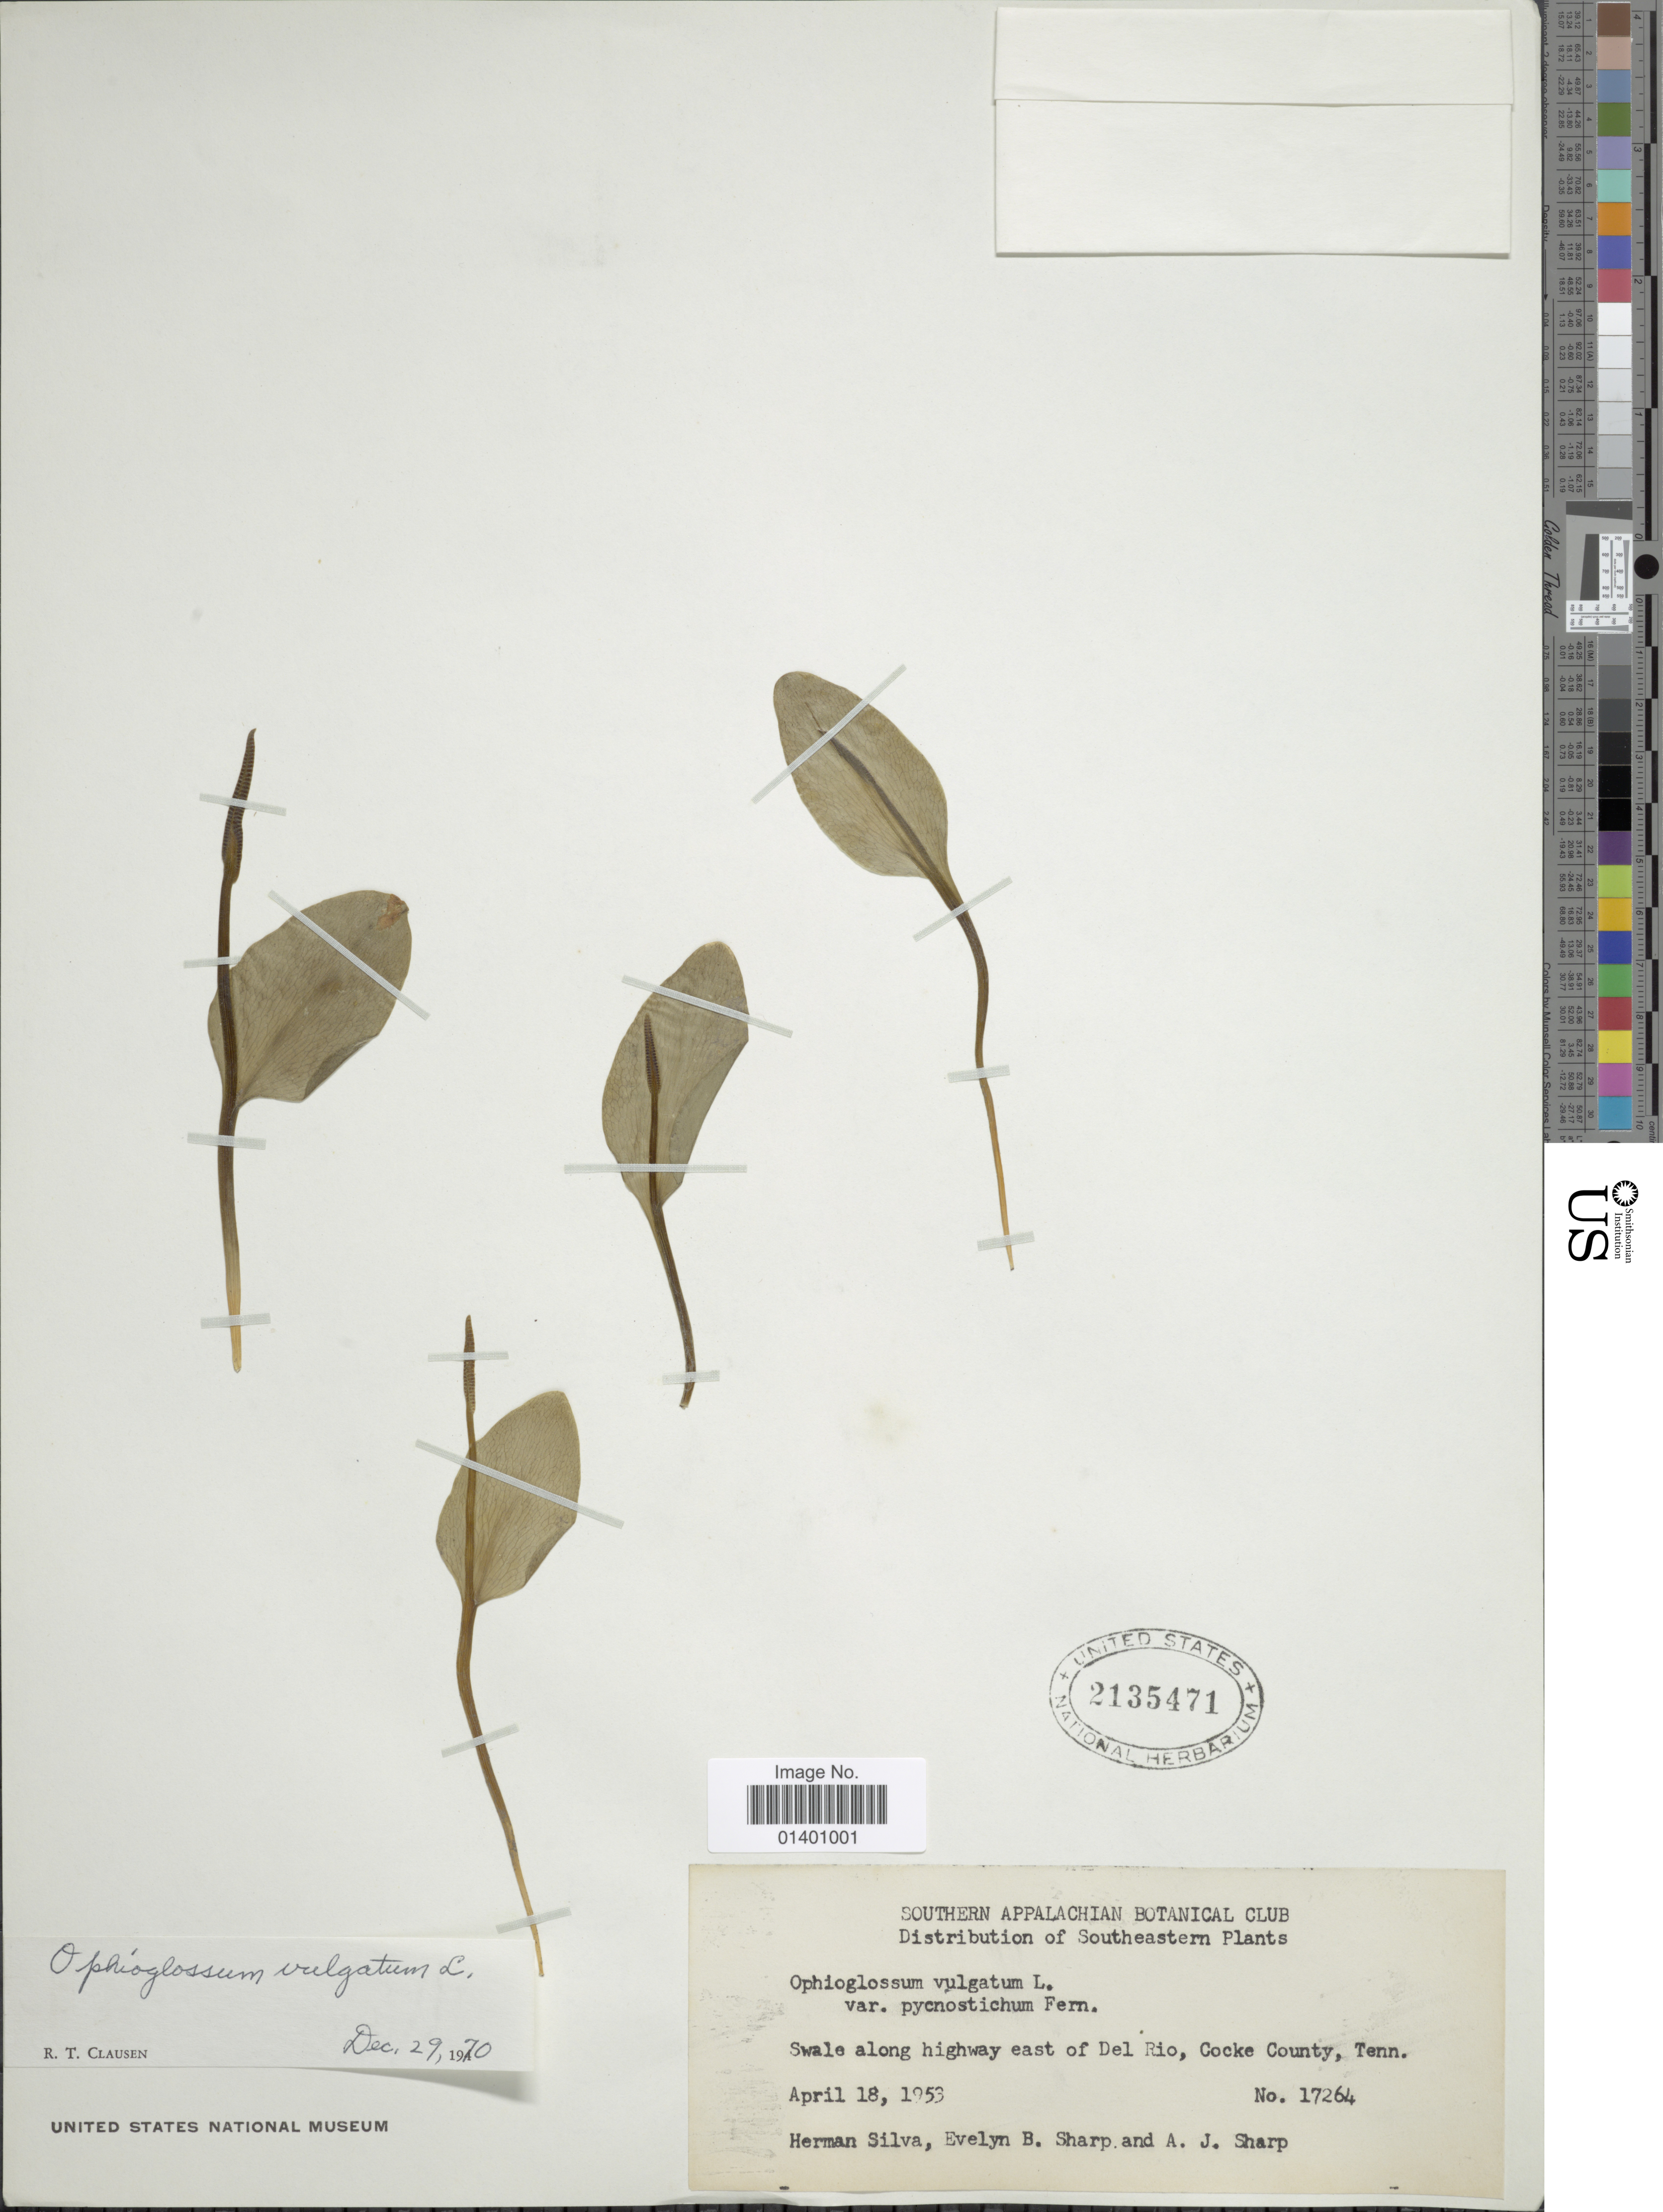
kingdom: Plantae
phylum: Tracheophyta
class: Polypodiopsida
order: Ophioglossales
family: Ophioglossaceae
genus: Ophioglossum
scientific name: Ophioglossum vulgatum var. pycnostichum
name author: Fernald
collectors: H. Silva, E. Sharp & A. J. Sharp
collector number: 17264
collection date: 1953-04-18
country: United States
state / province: Tennessee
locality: Swale along highway east of Del Rio, Cocke County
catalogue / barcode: US 2135471